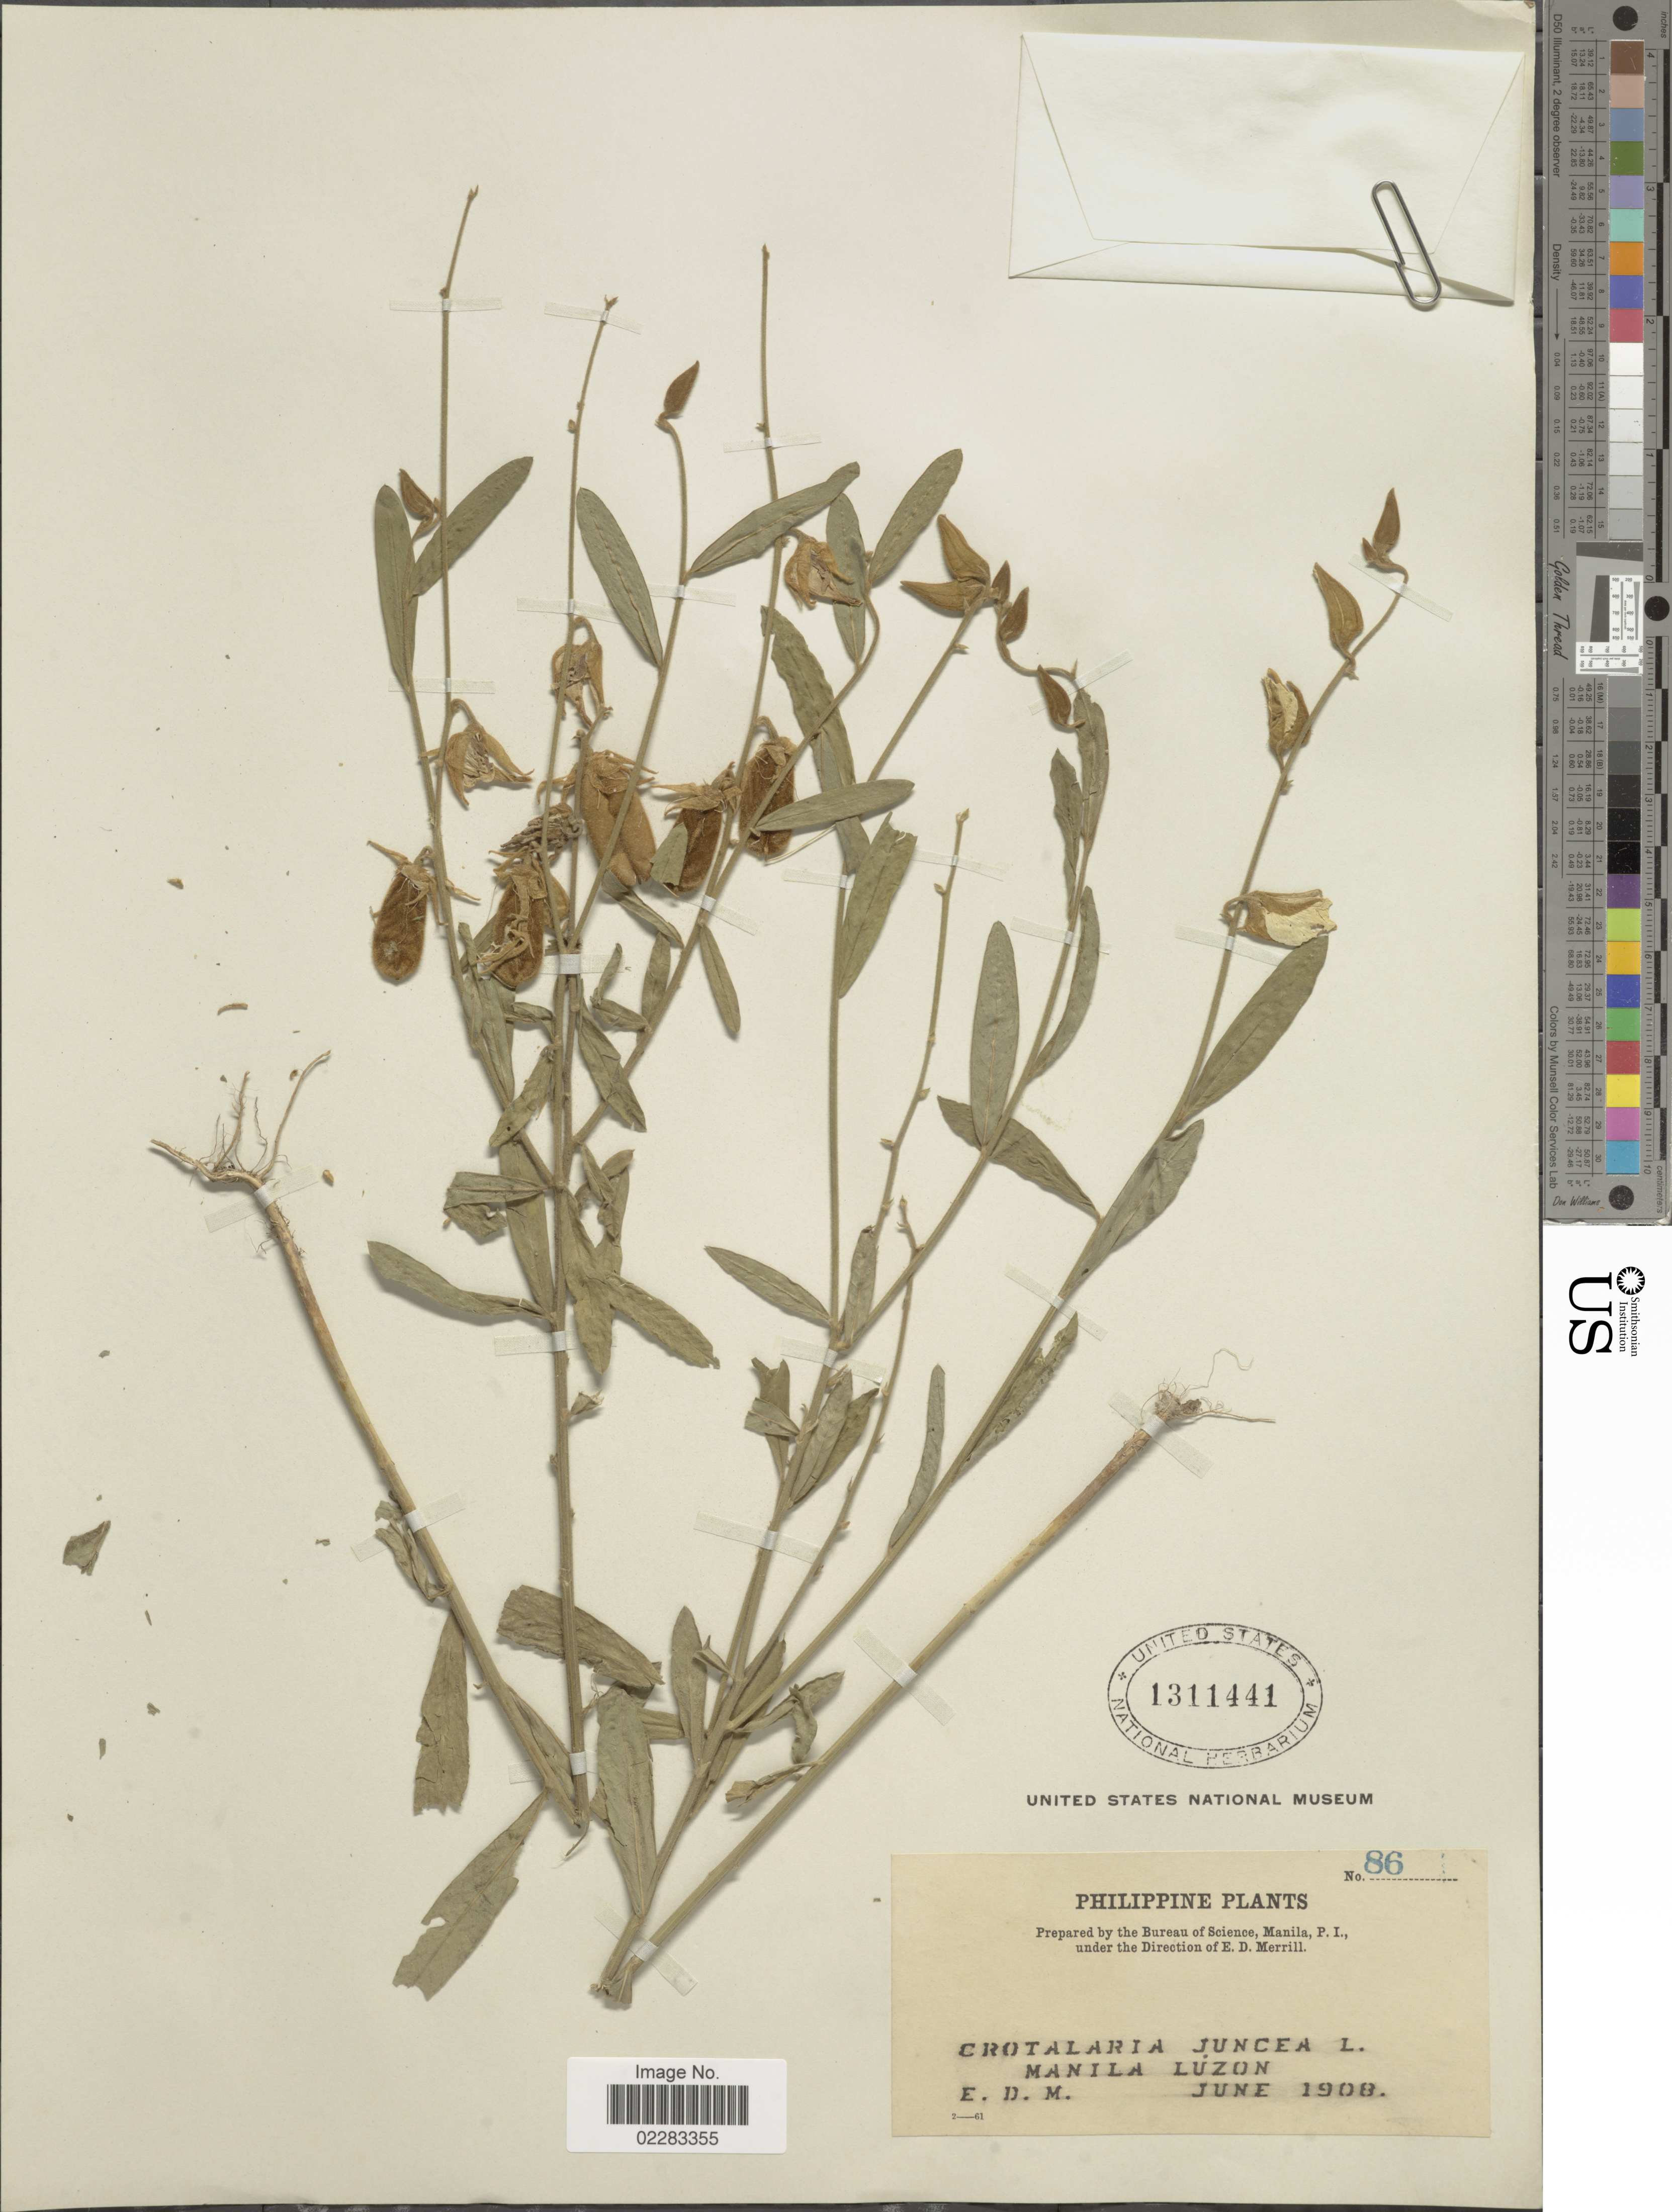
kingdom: Plantae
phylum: Tracheophyta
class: Magnoliopsida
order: Fabales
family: Fabaceae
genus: Crotalaria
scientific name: Crotalaria juncea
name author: L.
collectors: E. D. Merrill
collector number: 86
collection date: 1908-06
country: Philippines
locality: Manila Luzon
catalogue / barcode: US 1311441